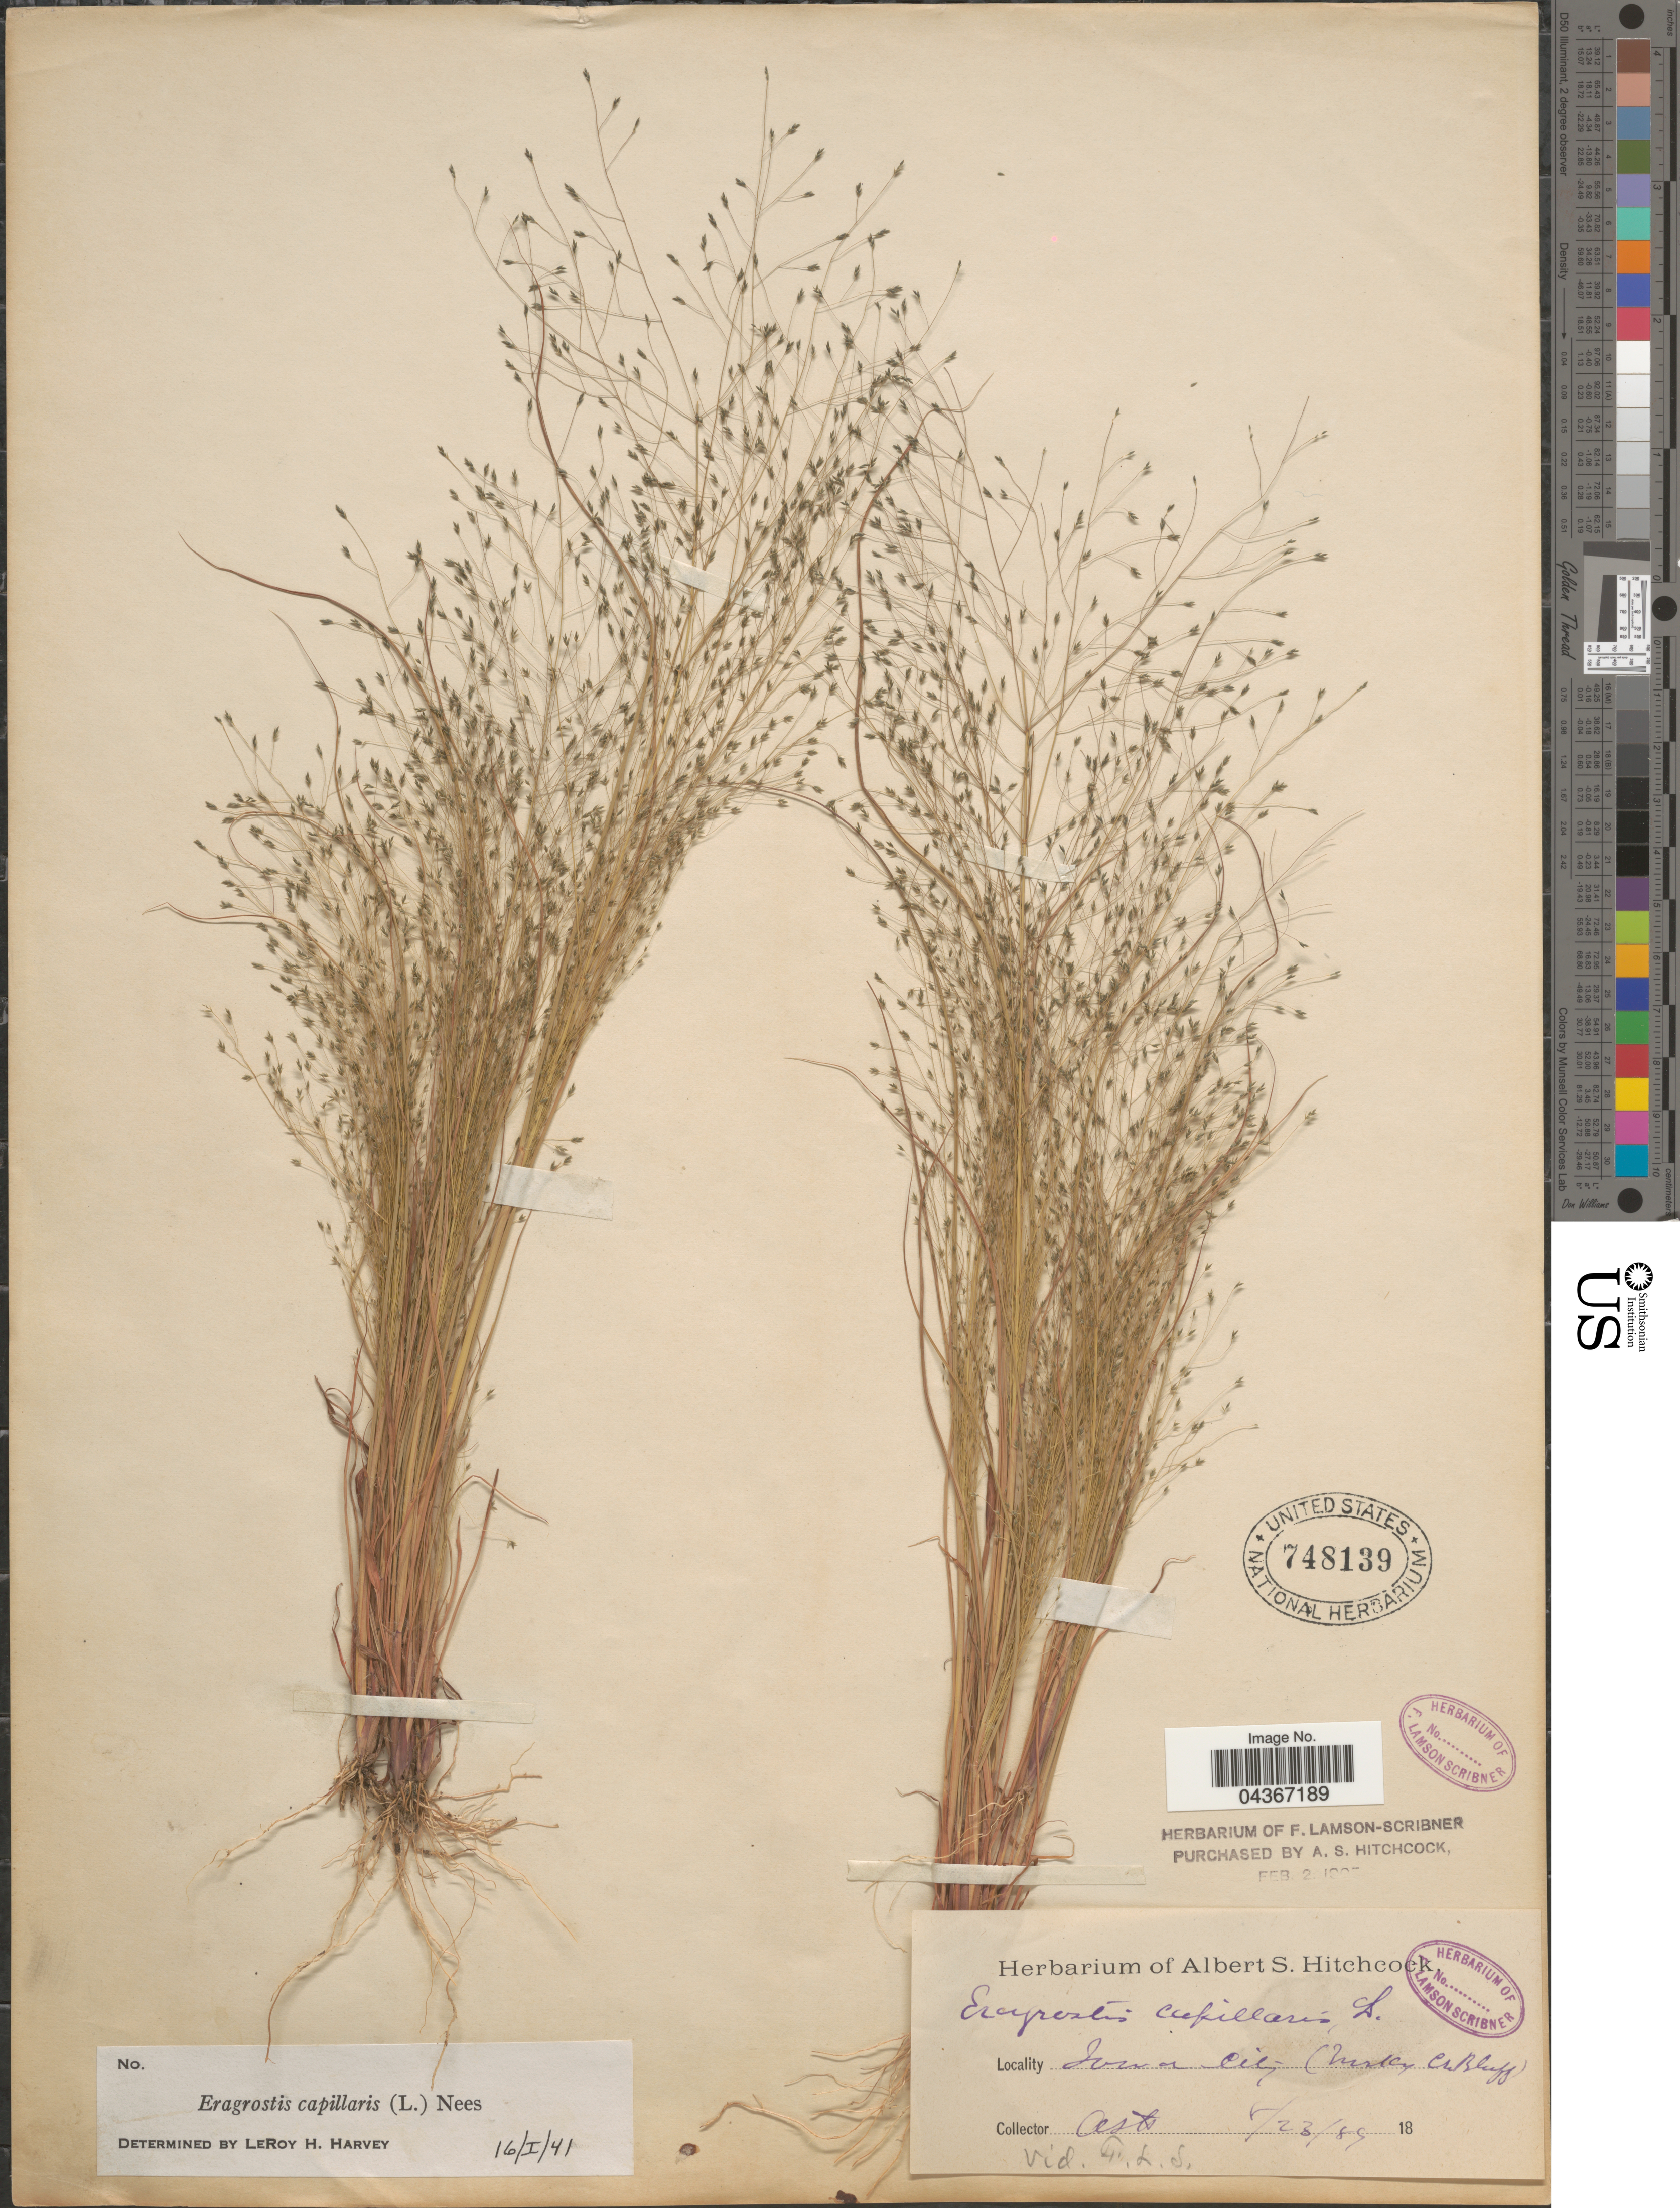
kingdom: Plantae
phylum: Tracheophyta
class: Liliopsida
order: Poales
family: Poaceae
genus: Eragrostis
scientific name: Eragrostis capillaris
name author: (L.) Nees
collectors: A. S. Hitchcock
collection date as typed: Transcribed d/m/y: 23/8/89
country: United States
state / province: Iowa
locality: Iowa City (Muddy [interpreted] Cr Bluff).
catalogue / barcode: US 748139